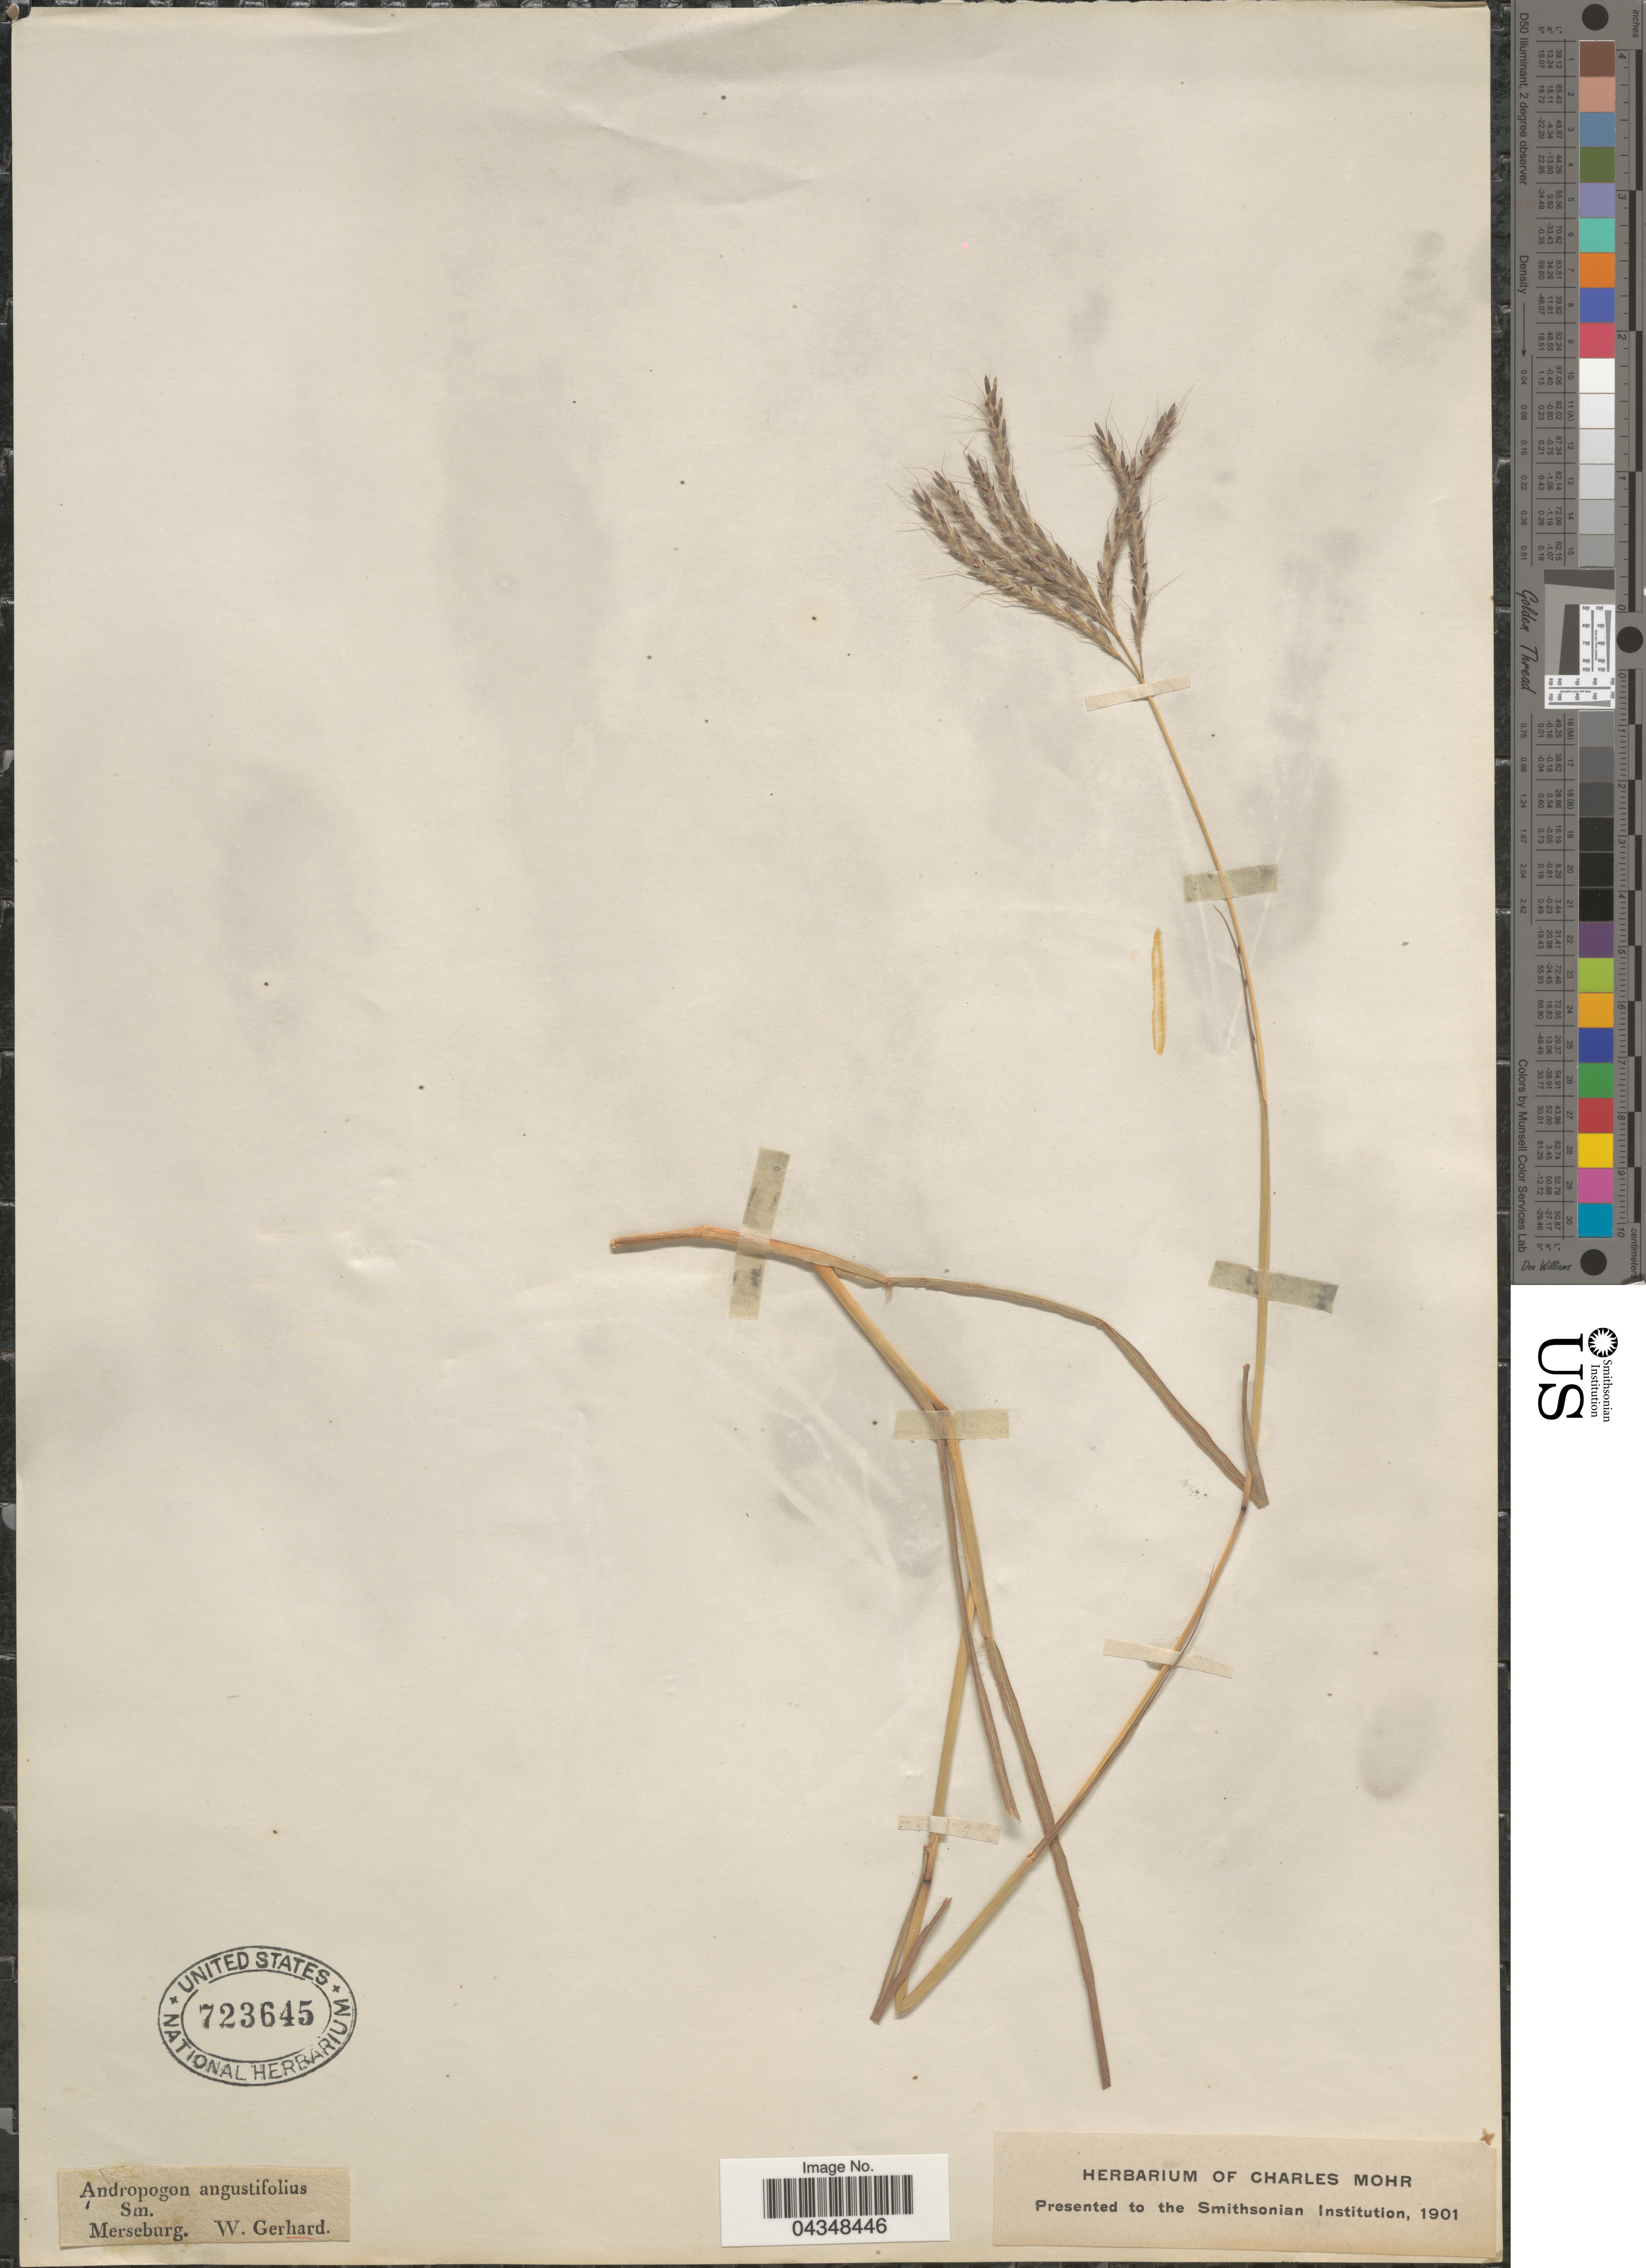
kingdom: Plantae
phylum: Tracheophyta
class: Liliopsida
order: Poales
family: Poaceae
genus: Bothriochloa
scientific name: Bothriochloa ischaemum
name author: (L.) Keng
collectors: W. Gerhard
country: Germany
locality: Merseburg.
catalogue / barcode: US 723645